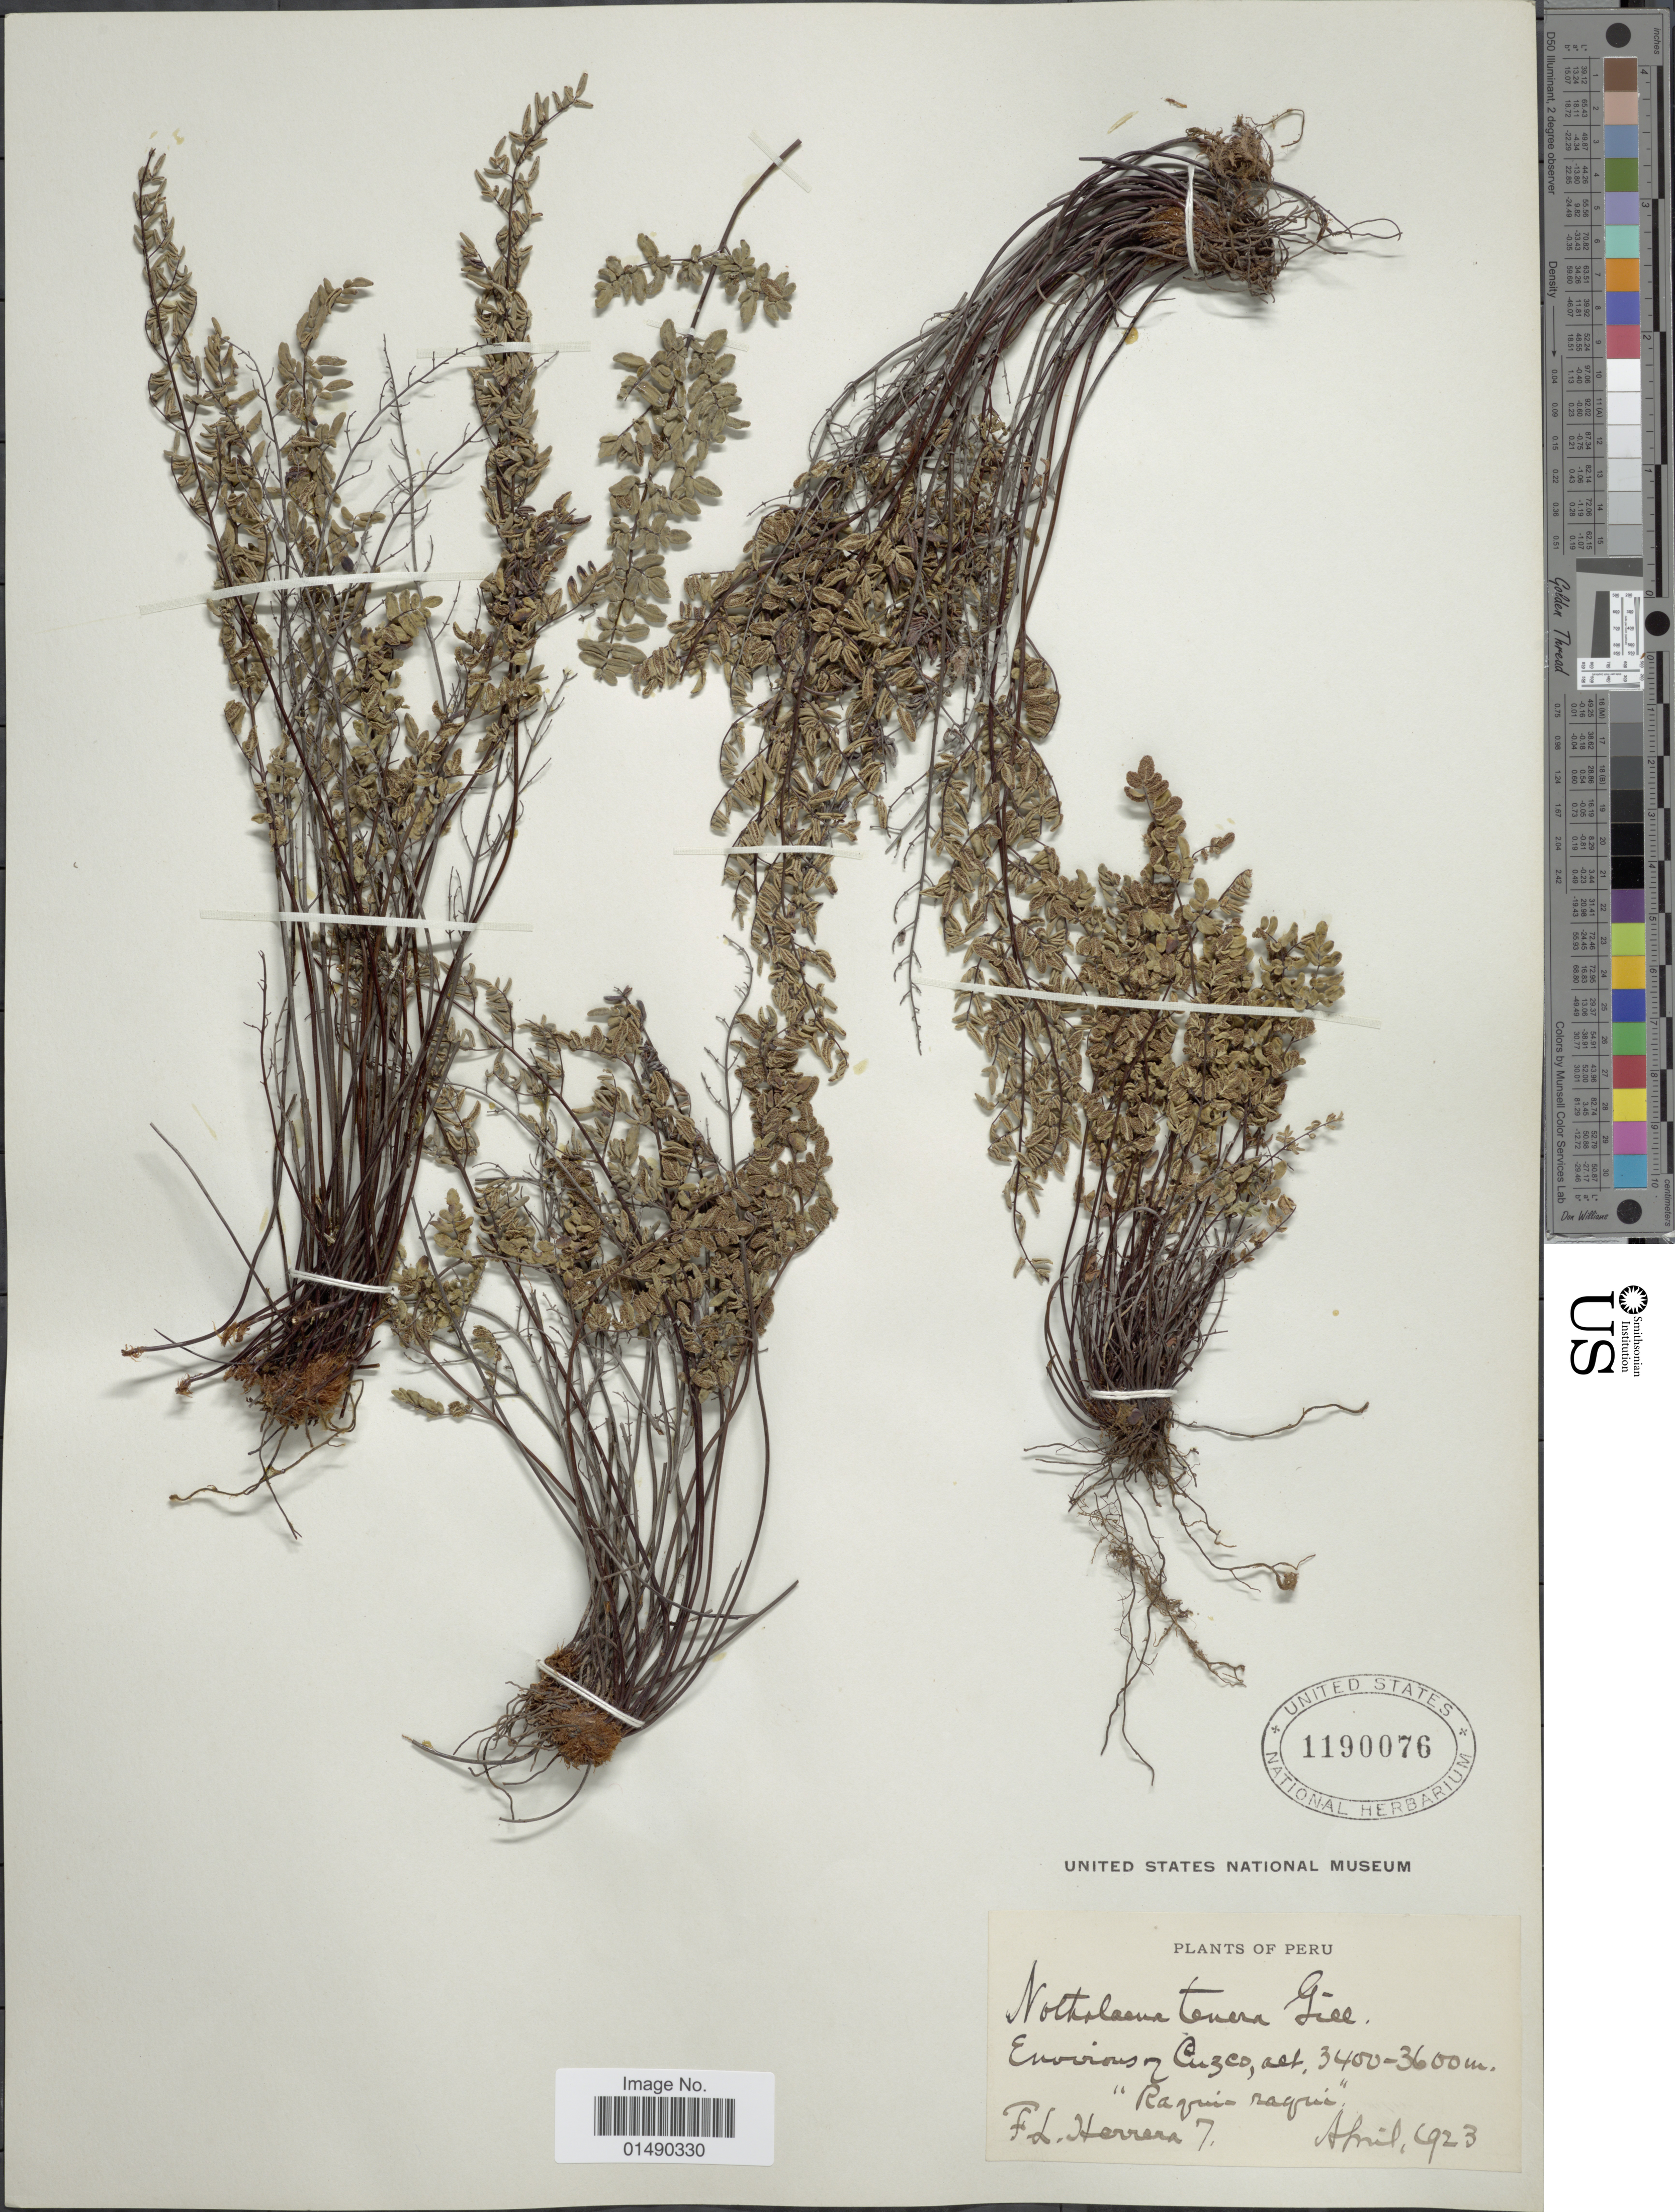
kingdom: Plantae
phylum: Tracheophyta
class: Polypodiopsida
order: Polypodiales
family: Pteridaceae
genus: Argyrochosma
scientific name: Argyrochosma nivea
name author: (Poir.) Windham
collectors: F. L. Herrera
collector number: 7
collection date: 1923-04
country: Peru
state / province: Cusco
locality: Envrions Cuzco, "Raqui Raqui"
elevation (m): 3400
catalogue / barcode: US 1190076